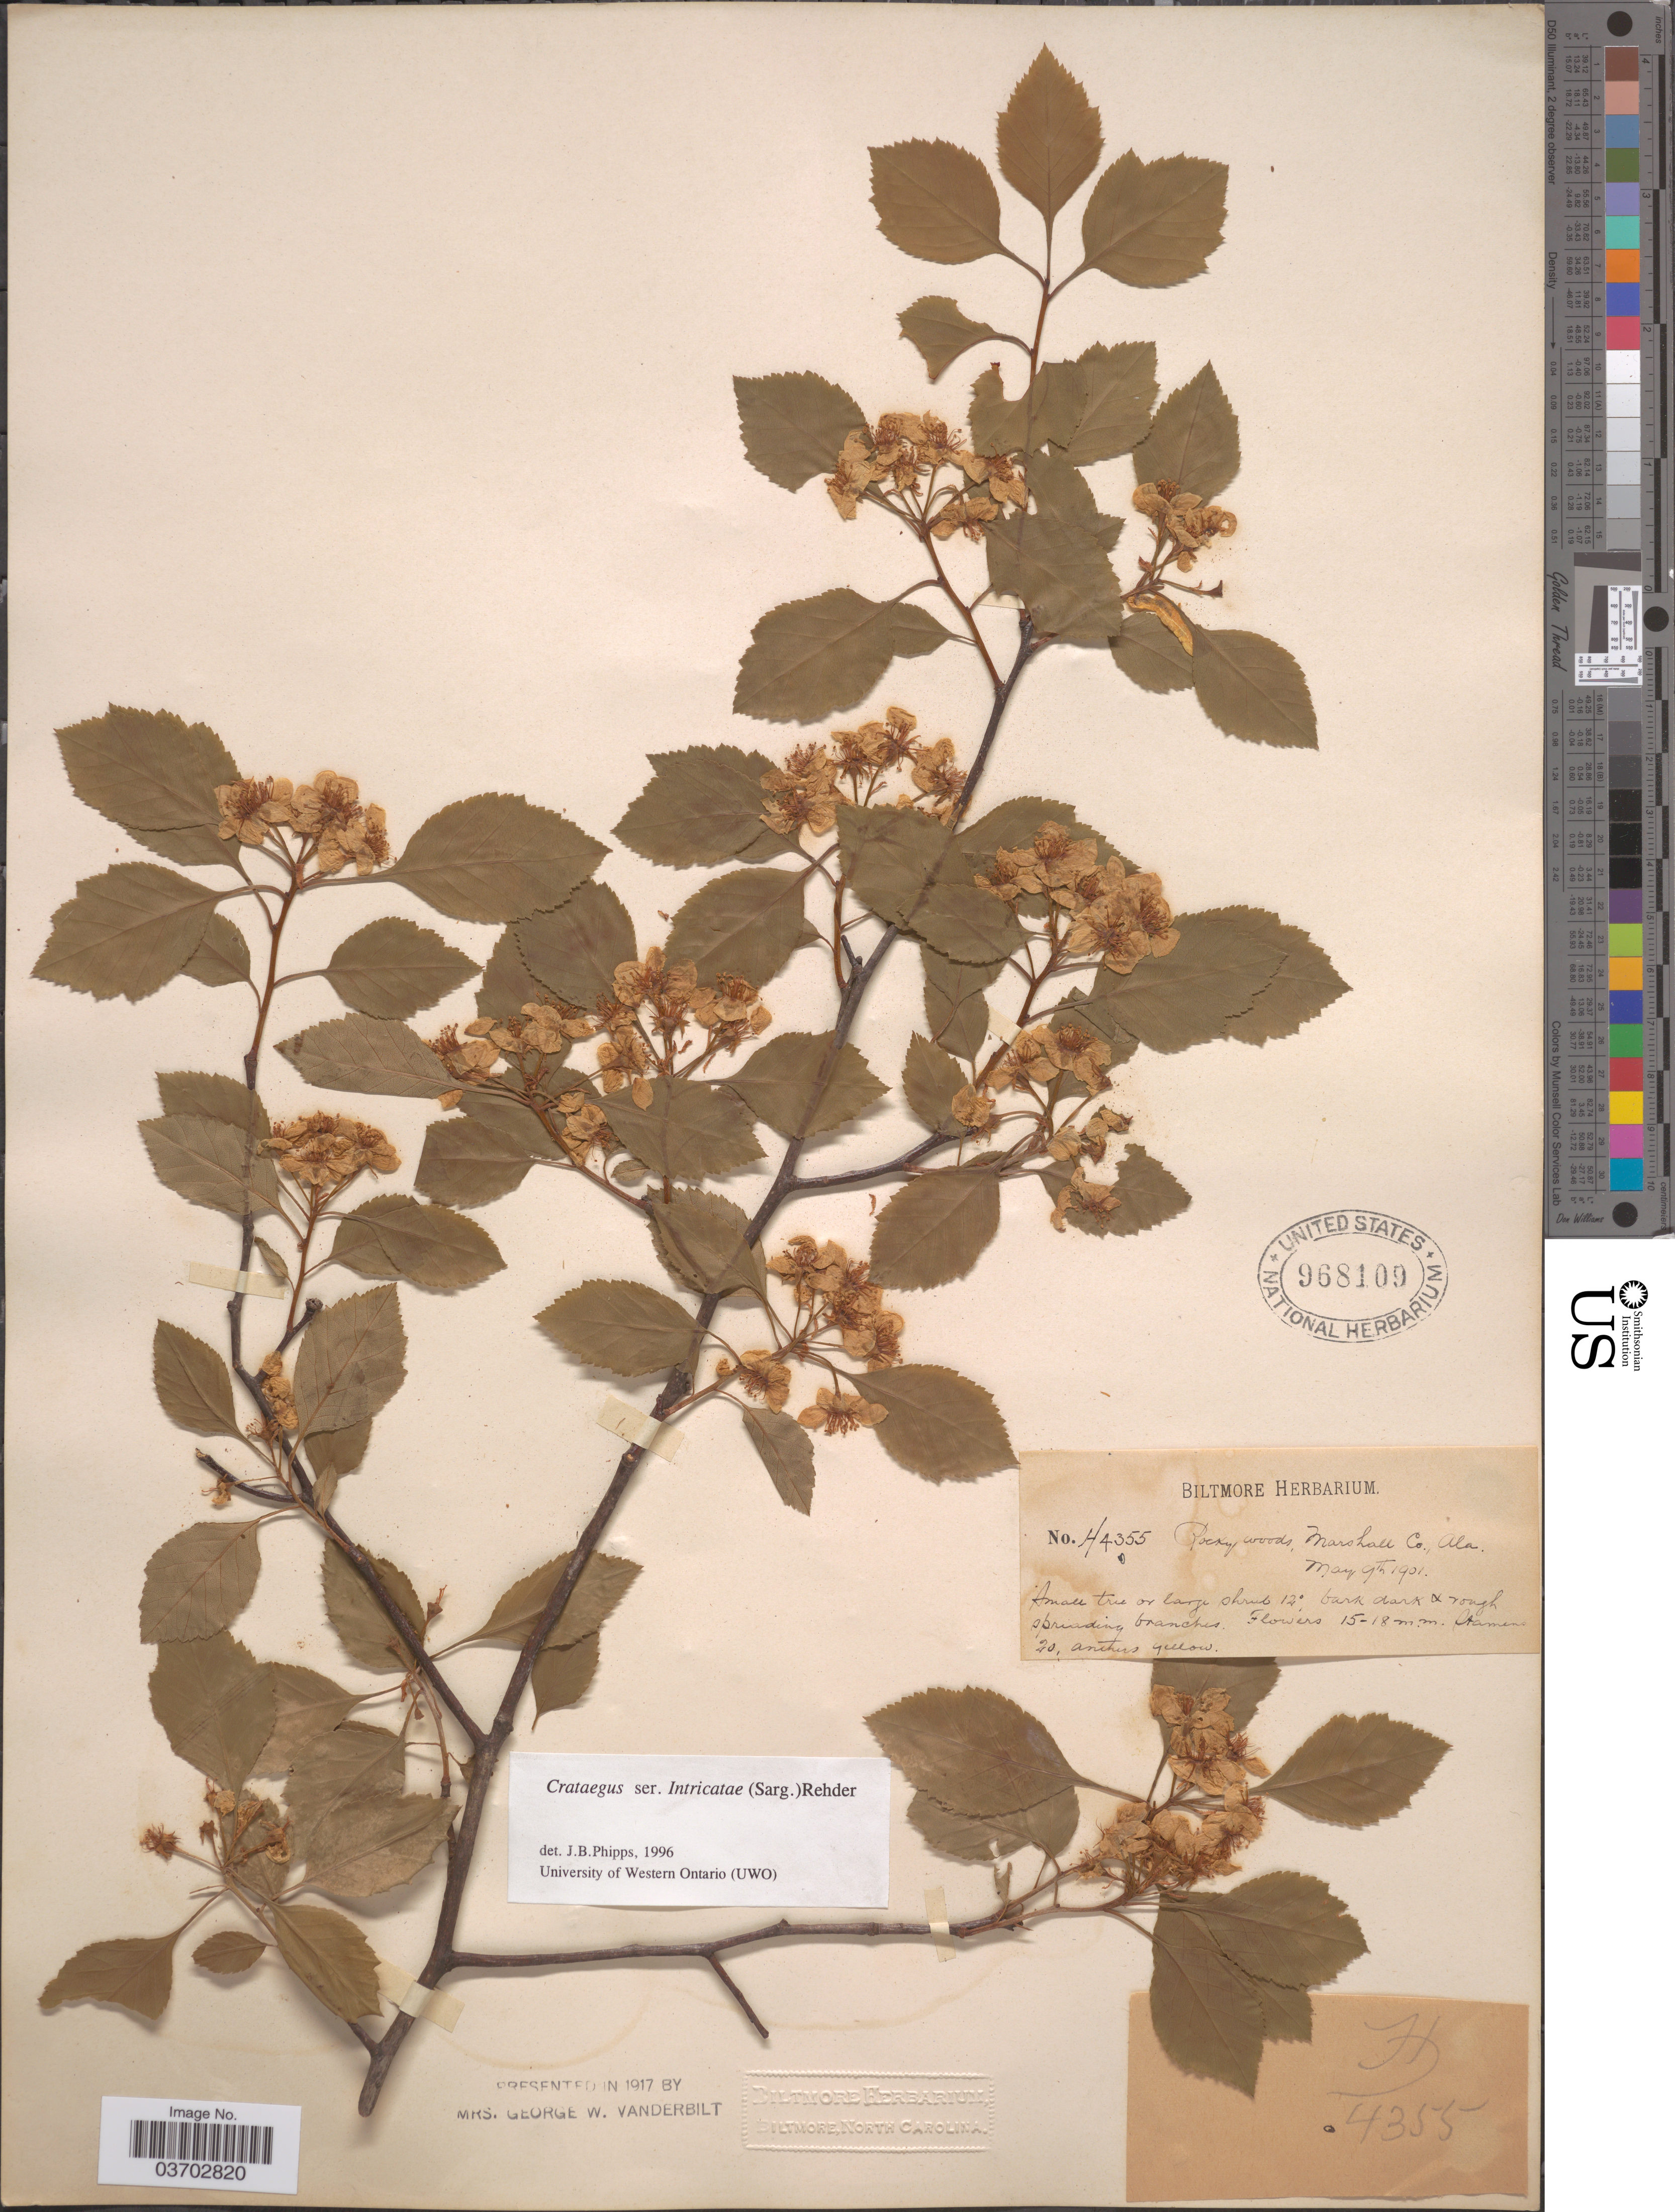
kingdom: Plantae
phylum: Tracheophyta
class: Magnoliopsida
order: Rosales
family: Rosaceae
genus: Crataegus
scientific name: Crataegus sp.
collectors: ex herb. Biltmore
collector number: H4355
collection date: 1901-05-09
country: United States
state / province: Alabama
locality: Rocky woods, Marshall Co.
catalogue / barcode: US 968109